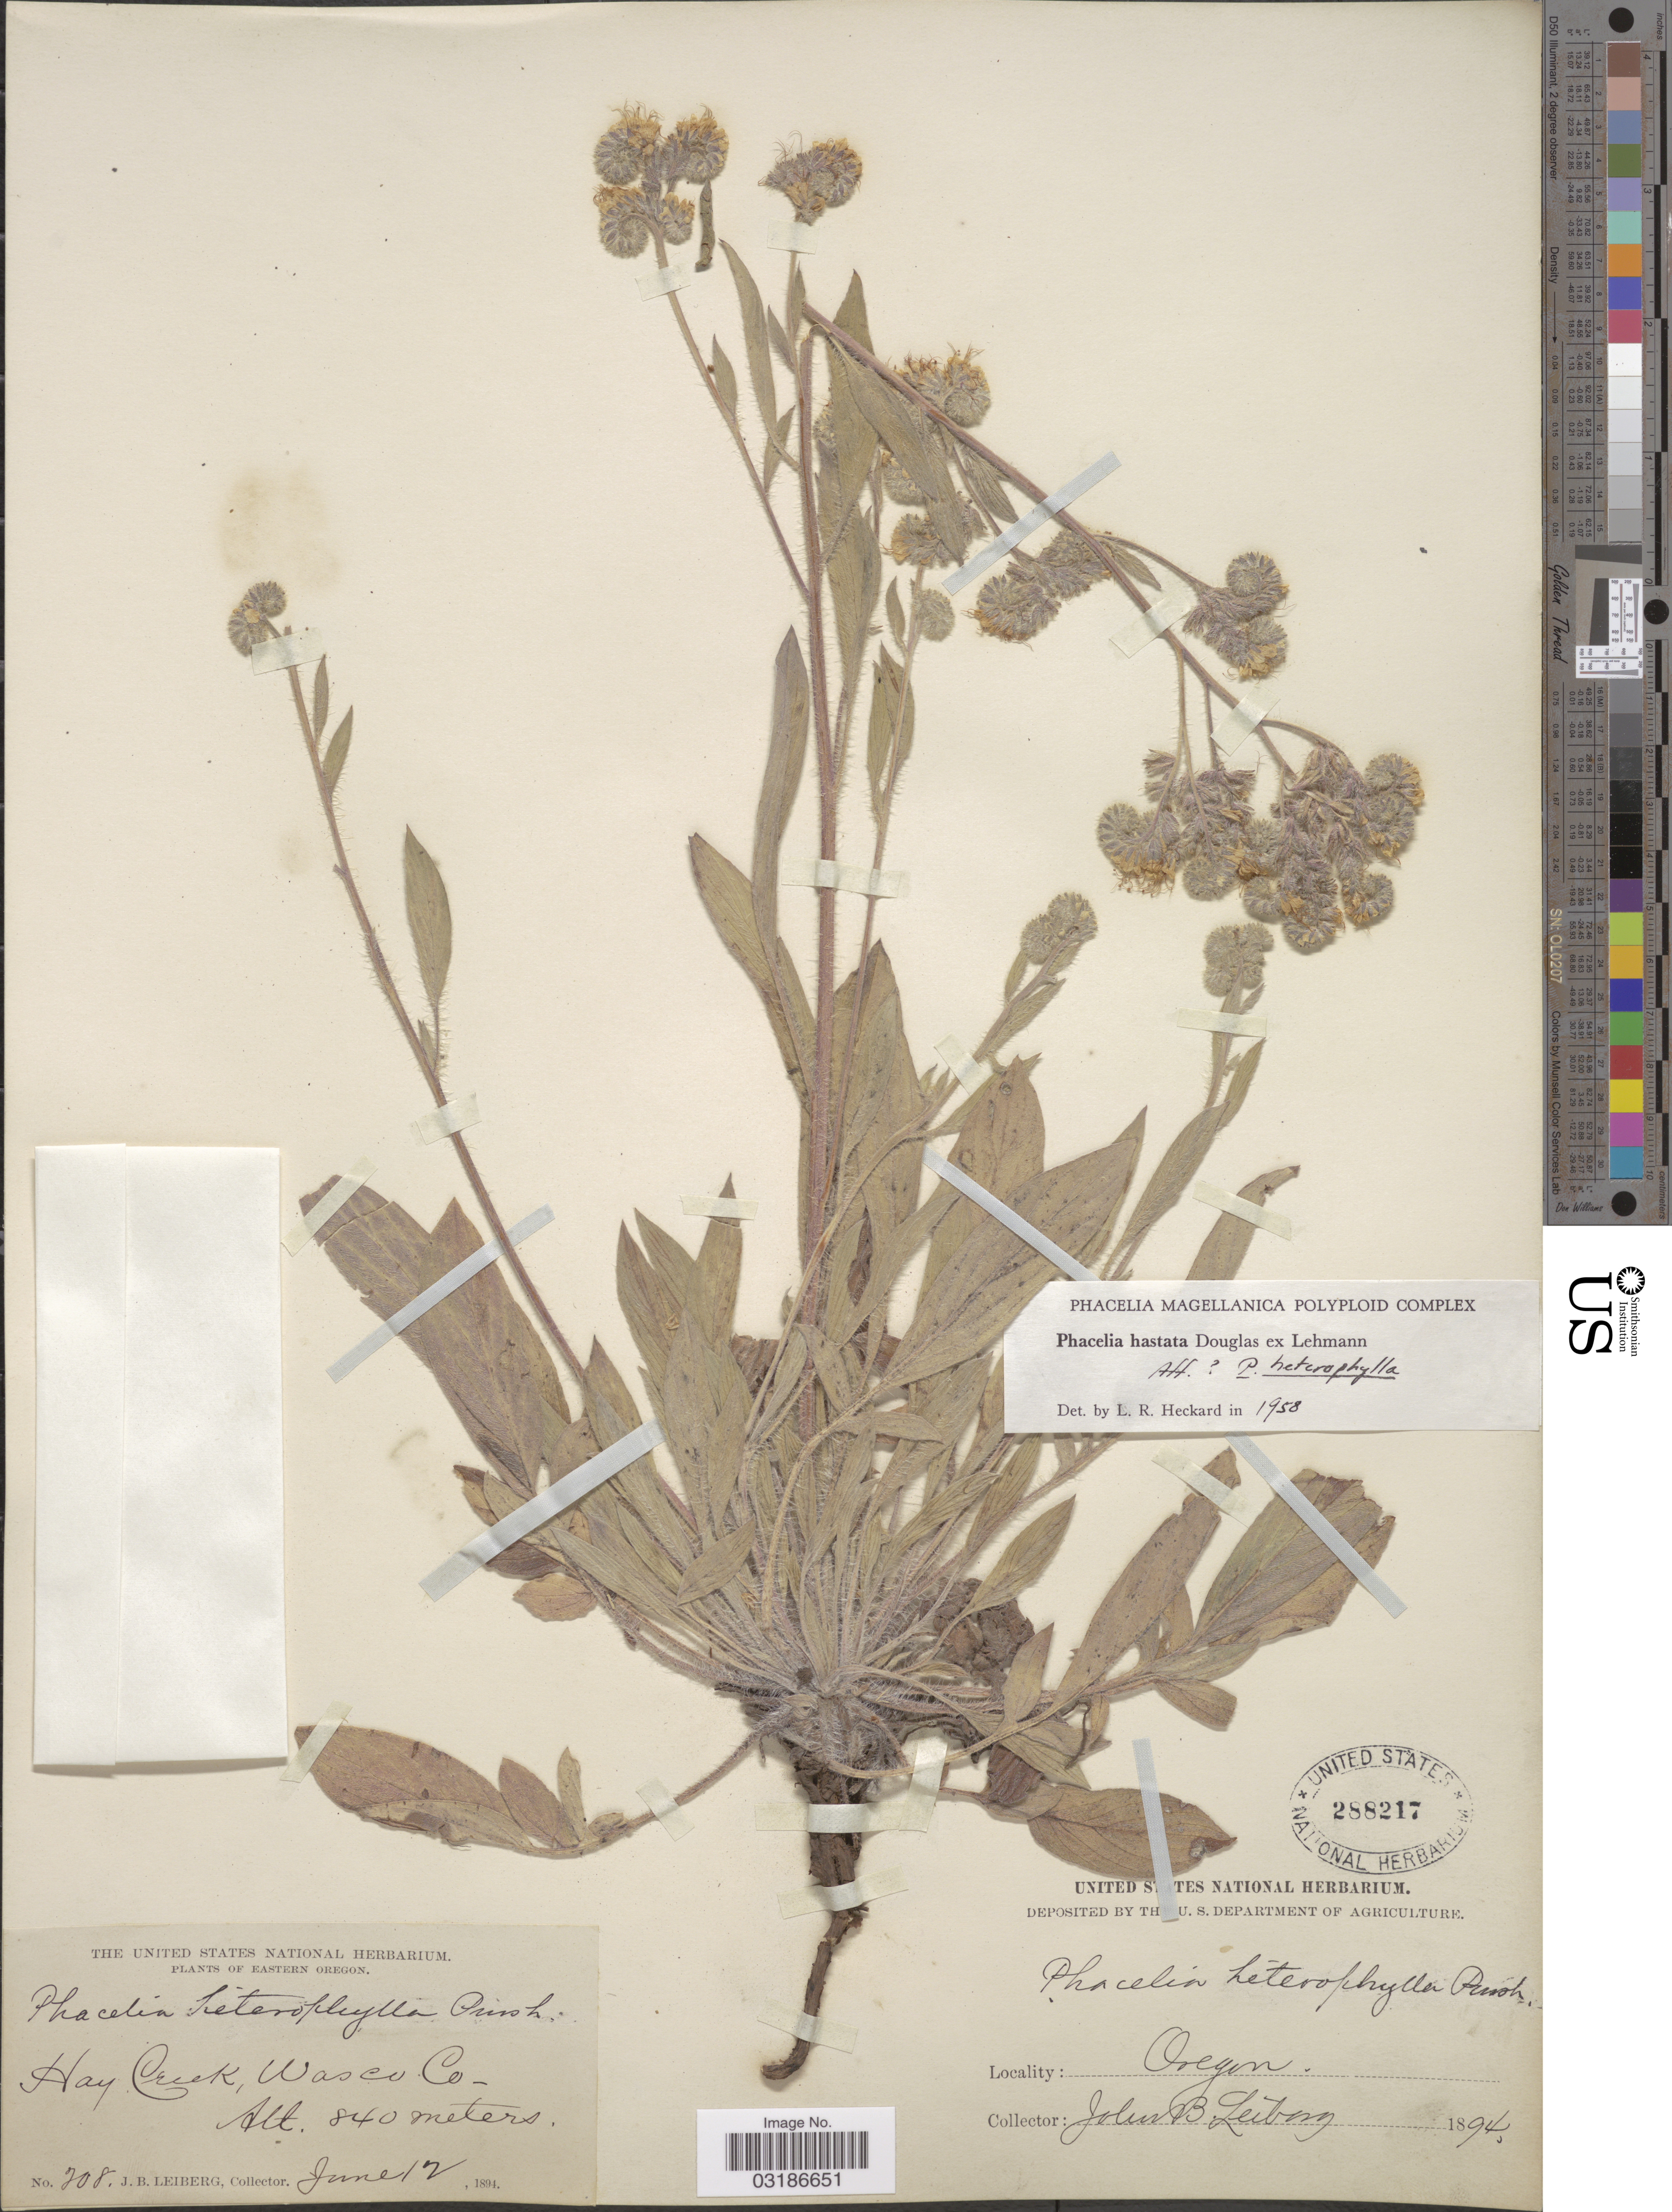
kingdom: Plantae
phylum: Tracheophyta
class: Magnoliopsida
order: Boraginales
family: Hydrophyllaceae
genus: Phacelia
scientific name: Phacelia hastata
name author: Douglas ex Lehm.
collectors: J. B. Leiberg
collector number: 708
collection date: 1894-06-12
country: United States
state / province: Oregon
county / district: Wasco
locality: Eastern Oregon, Hay Creek, Wasco Co.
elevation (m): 840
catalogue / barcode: US 288217